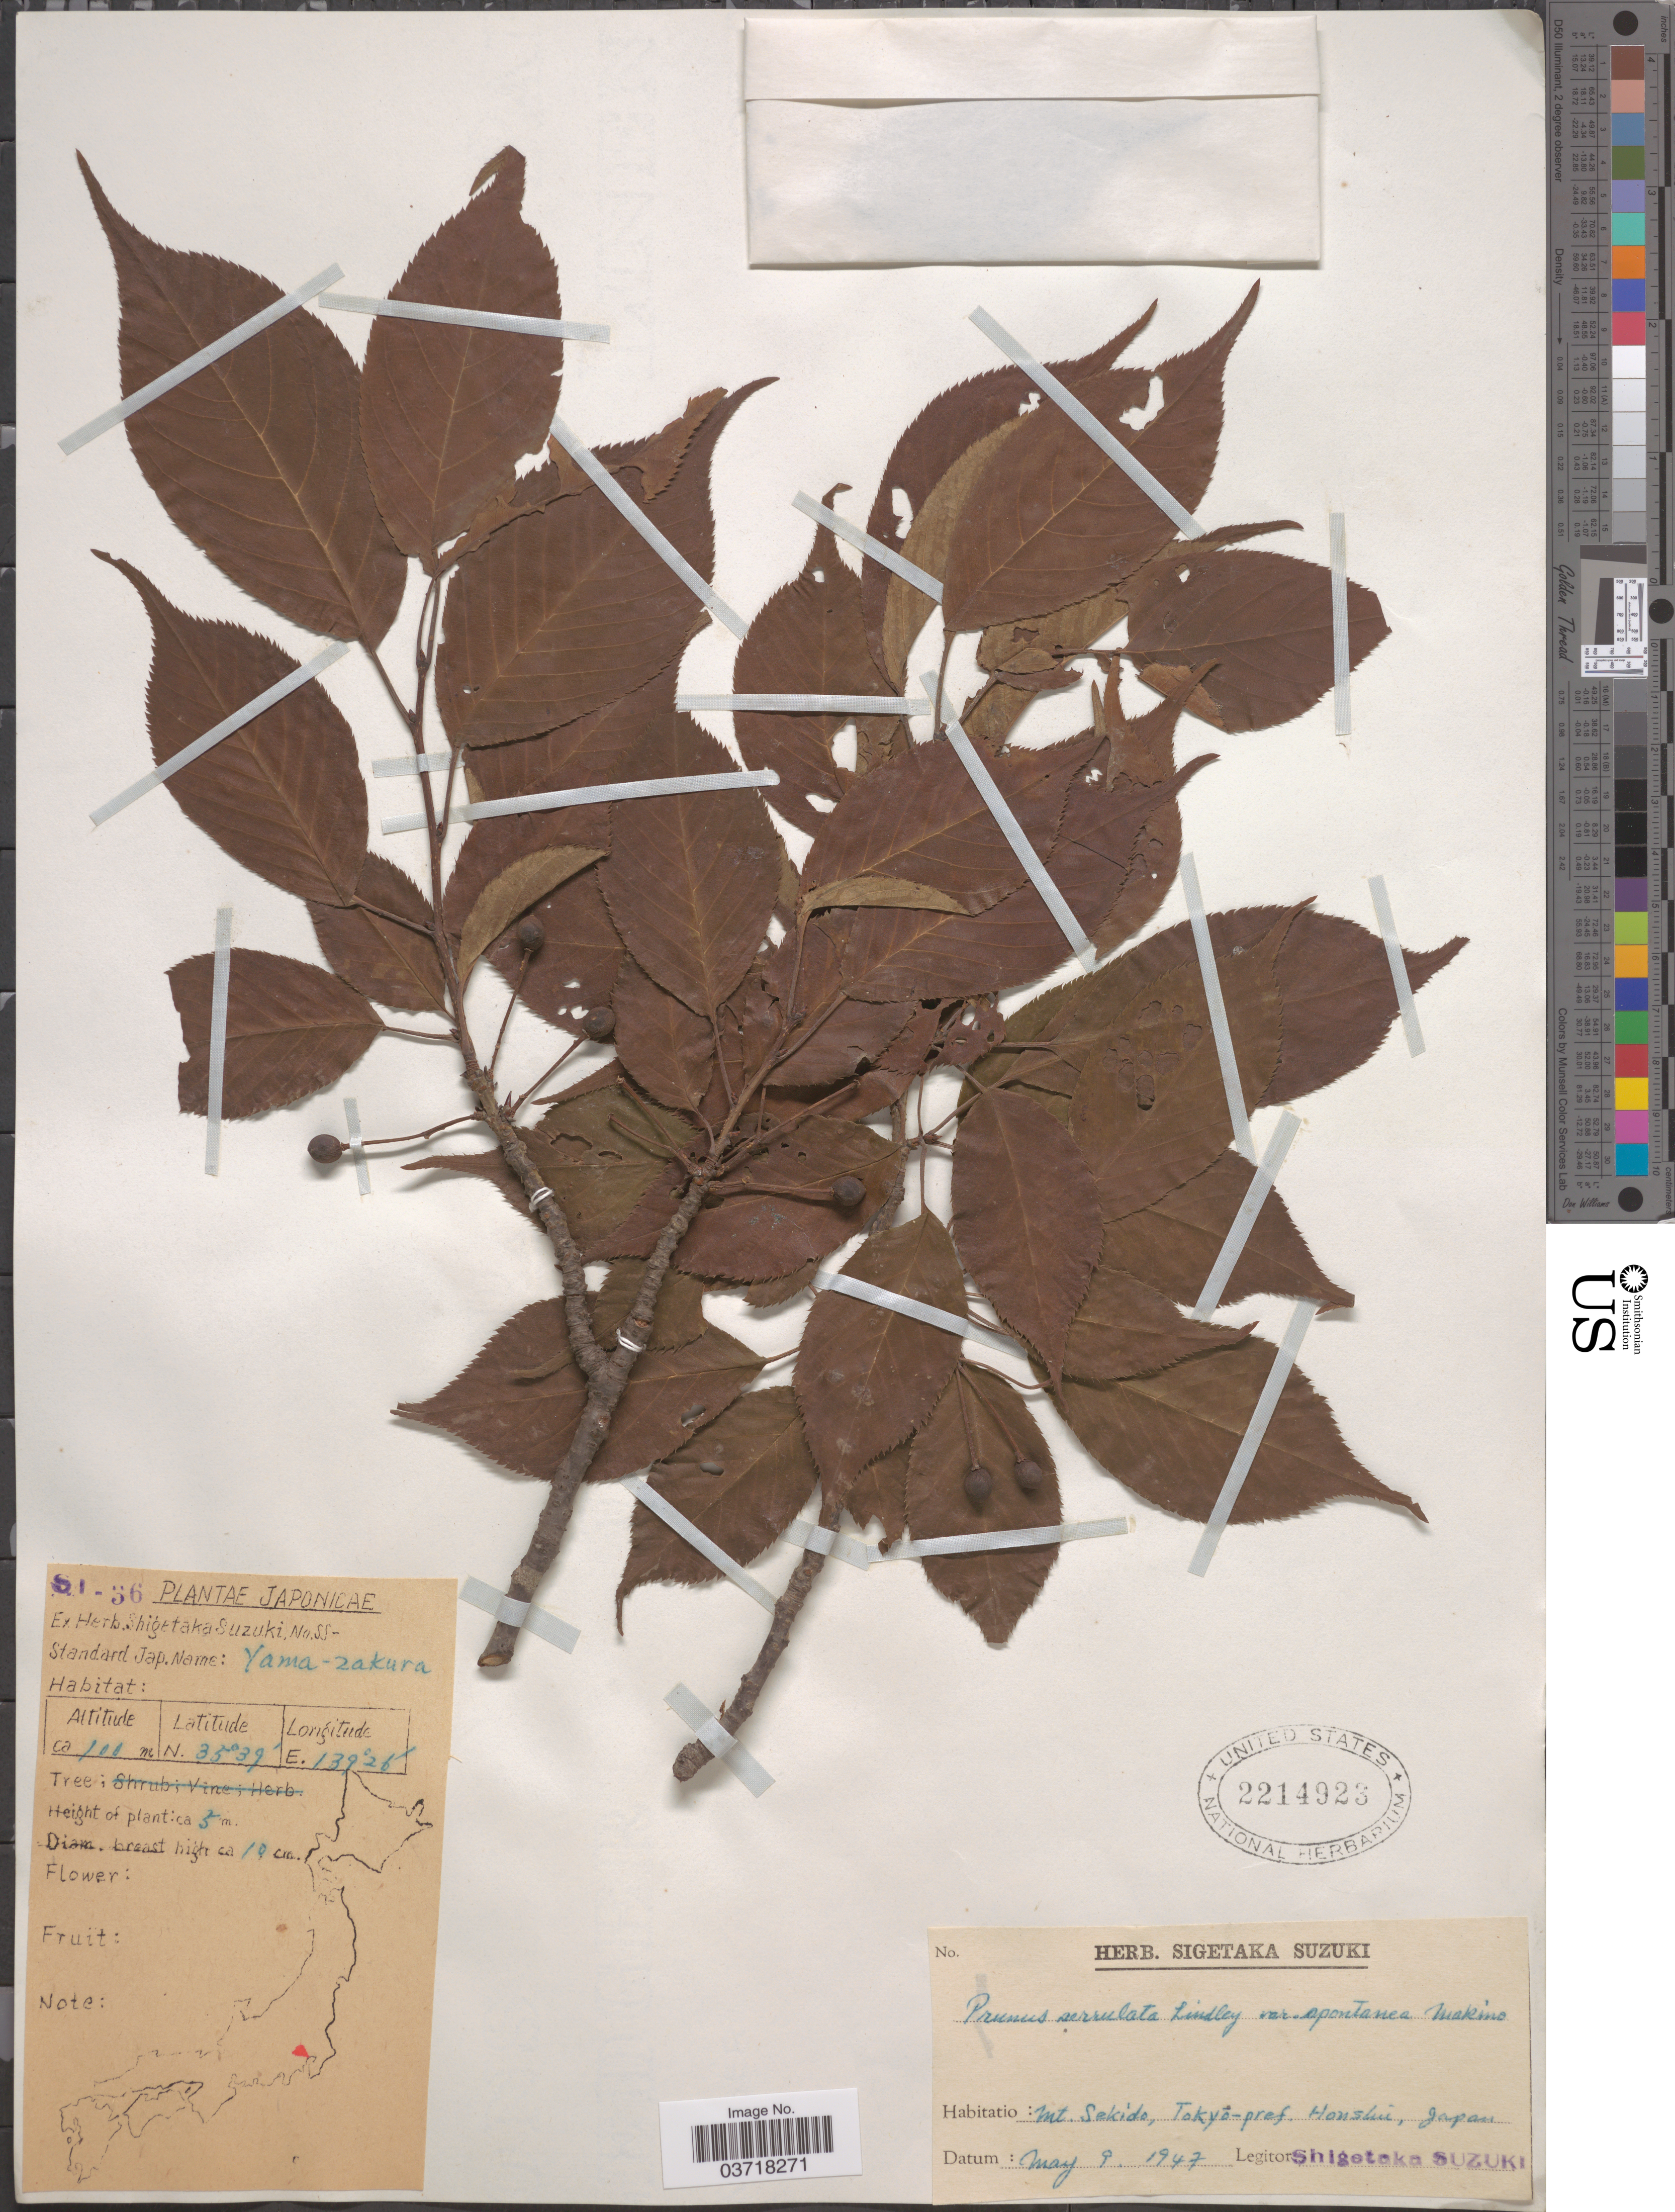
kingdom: Plantae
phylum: Tracheophyta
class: Magnoliopsida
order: Rosales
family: Rosaceae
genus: Prunus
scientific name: Prunus serrulata var. spontanea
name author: E.H. Wilson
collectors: S. Suzuki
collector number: SI-36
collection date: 1947-05-09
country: Japan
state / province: Tokyo, Federal City of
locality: Mt. Sekido, Tokyo-pref. Honshu.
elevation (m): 100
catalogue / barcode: US 2214923